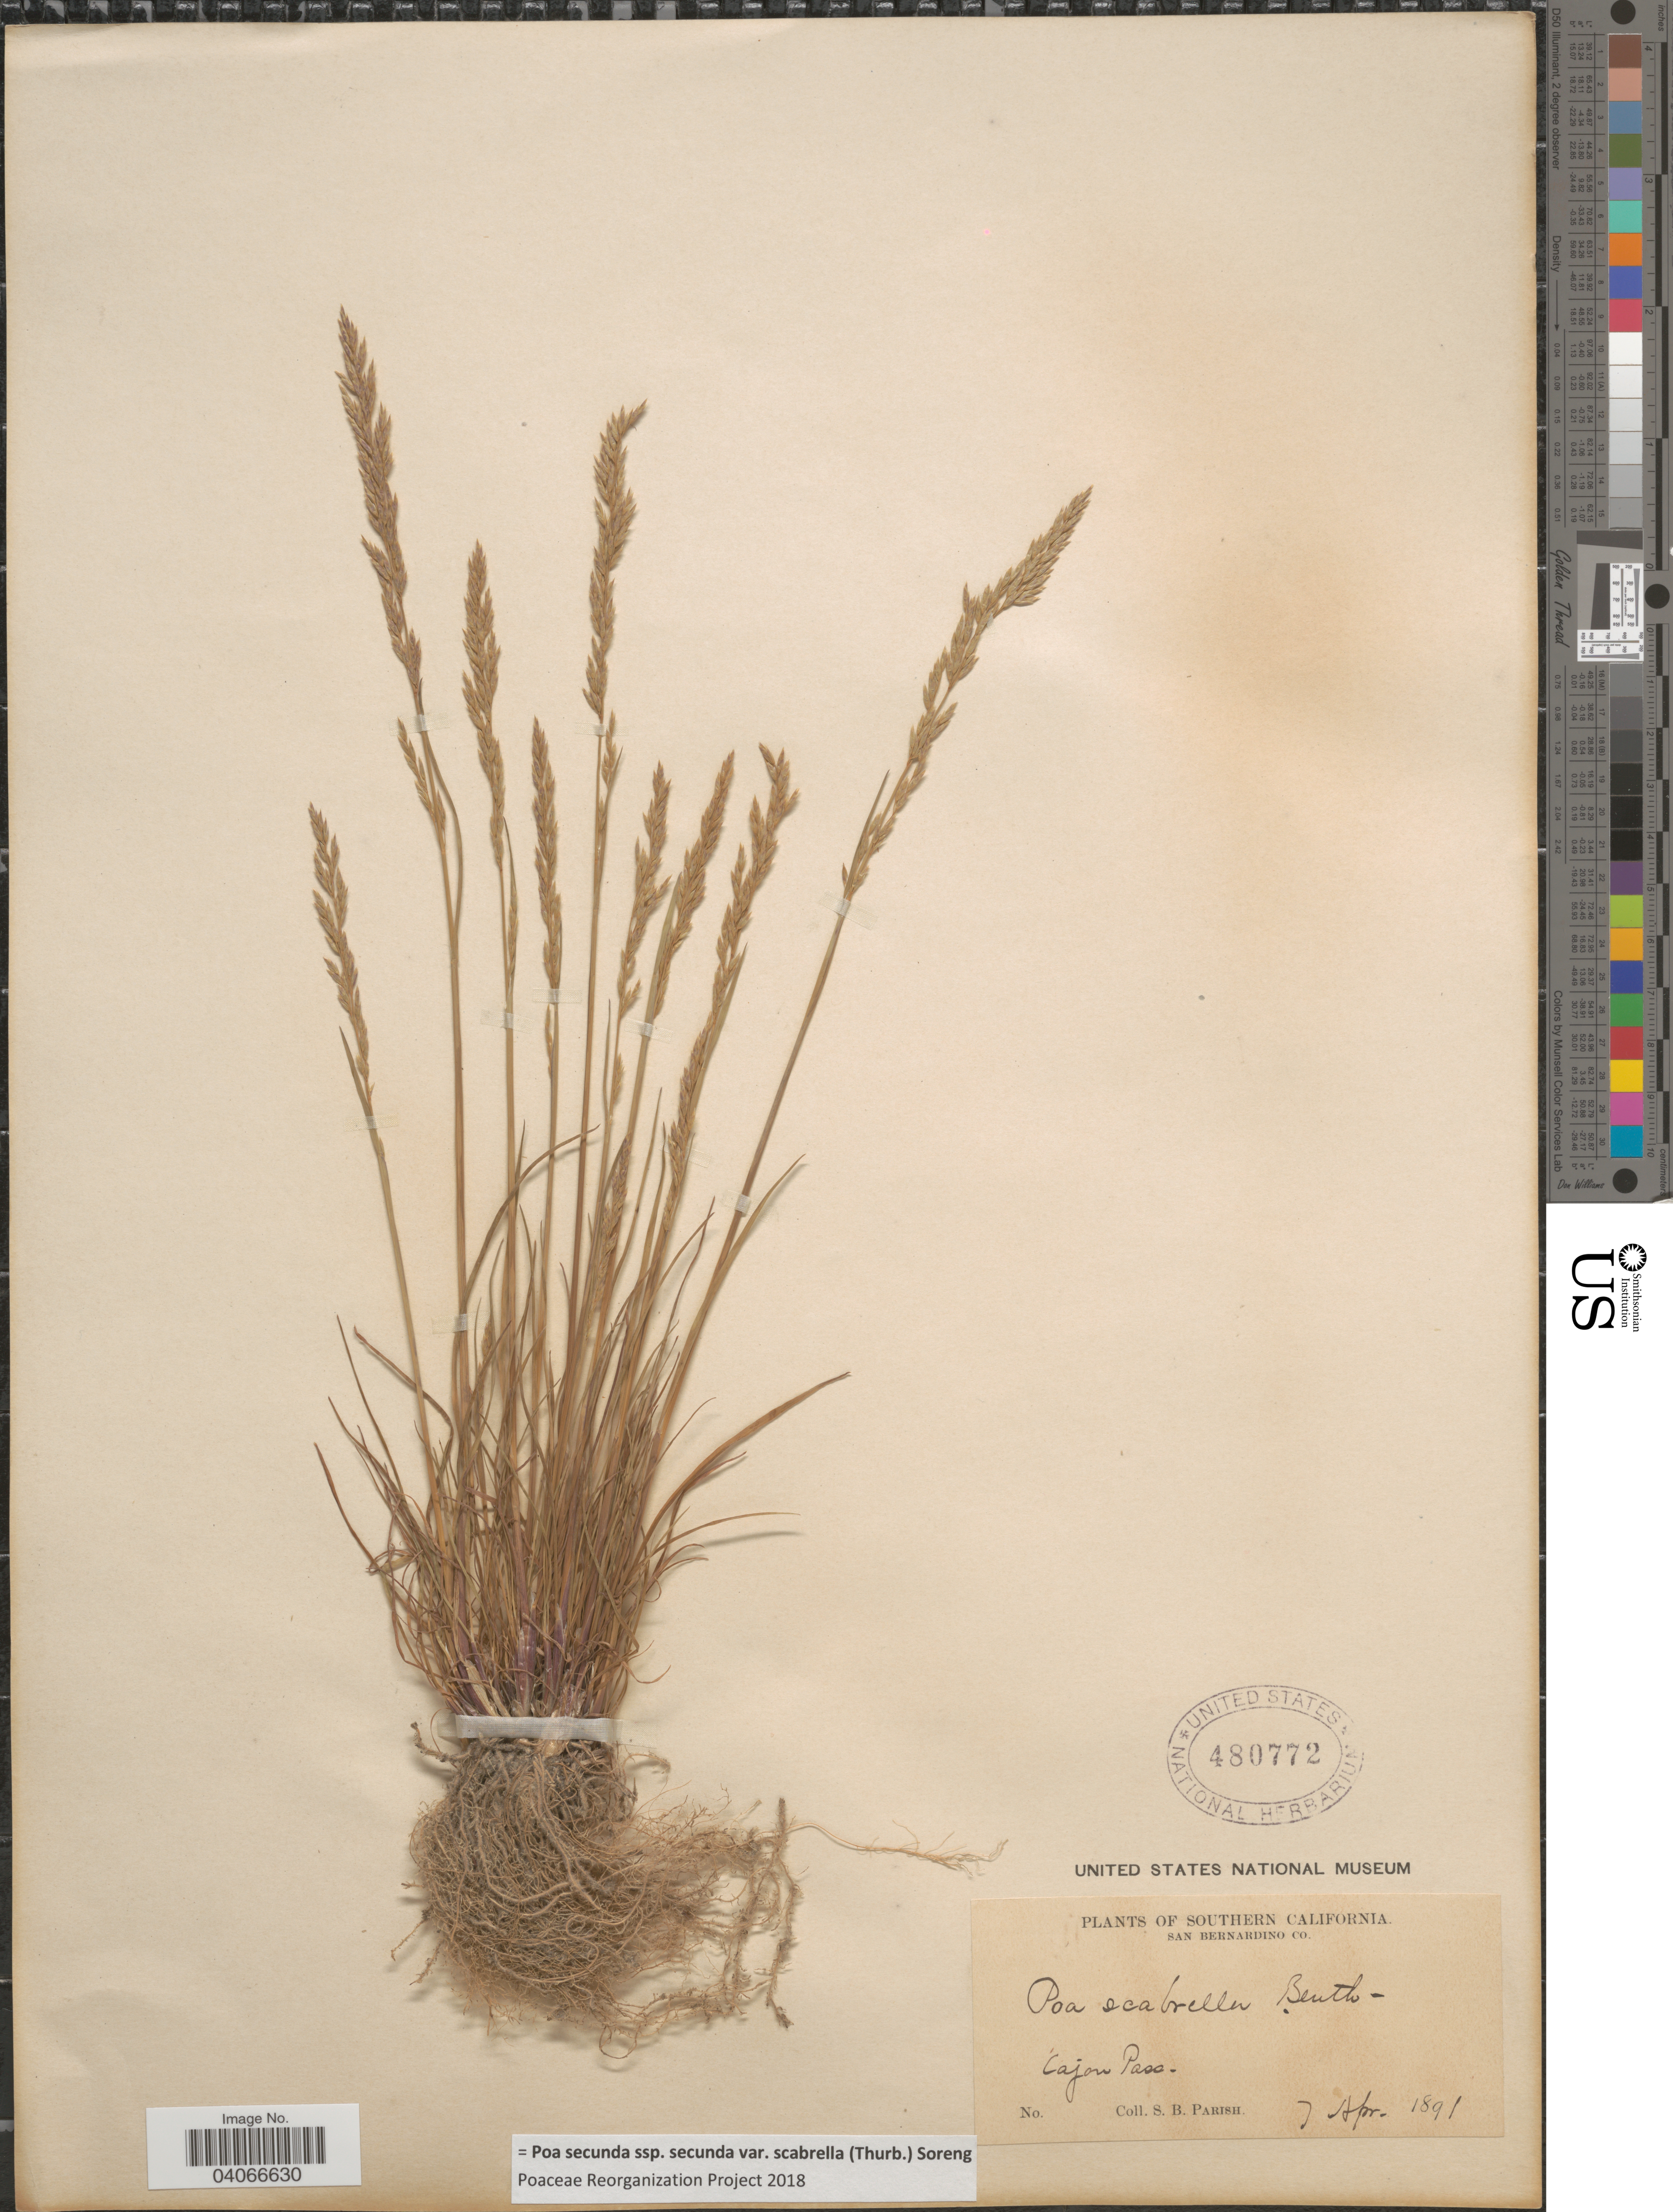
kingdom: Plantae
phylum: Tracheophyta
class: Liliopsida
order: Poales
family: Poaceae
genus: Poa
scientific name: Poa secunda subsp. secunda var. scabrella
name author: (Thurb.) Soreng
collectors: S. B. Parish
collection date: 1891-04-07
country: United States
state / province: California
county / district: San Bernardino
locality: Southern California. San Bernardino Co. Cajon Pass.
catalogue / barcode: US 480772